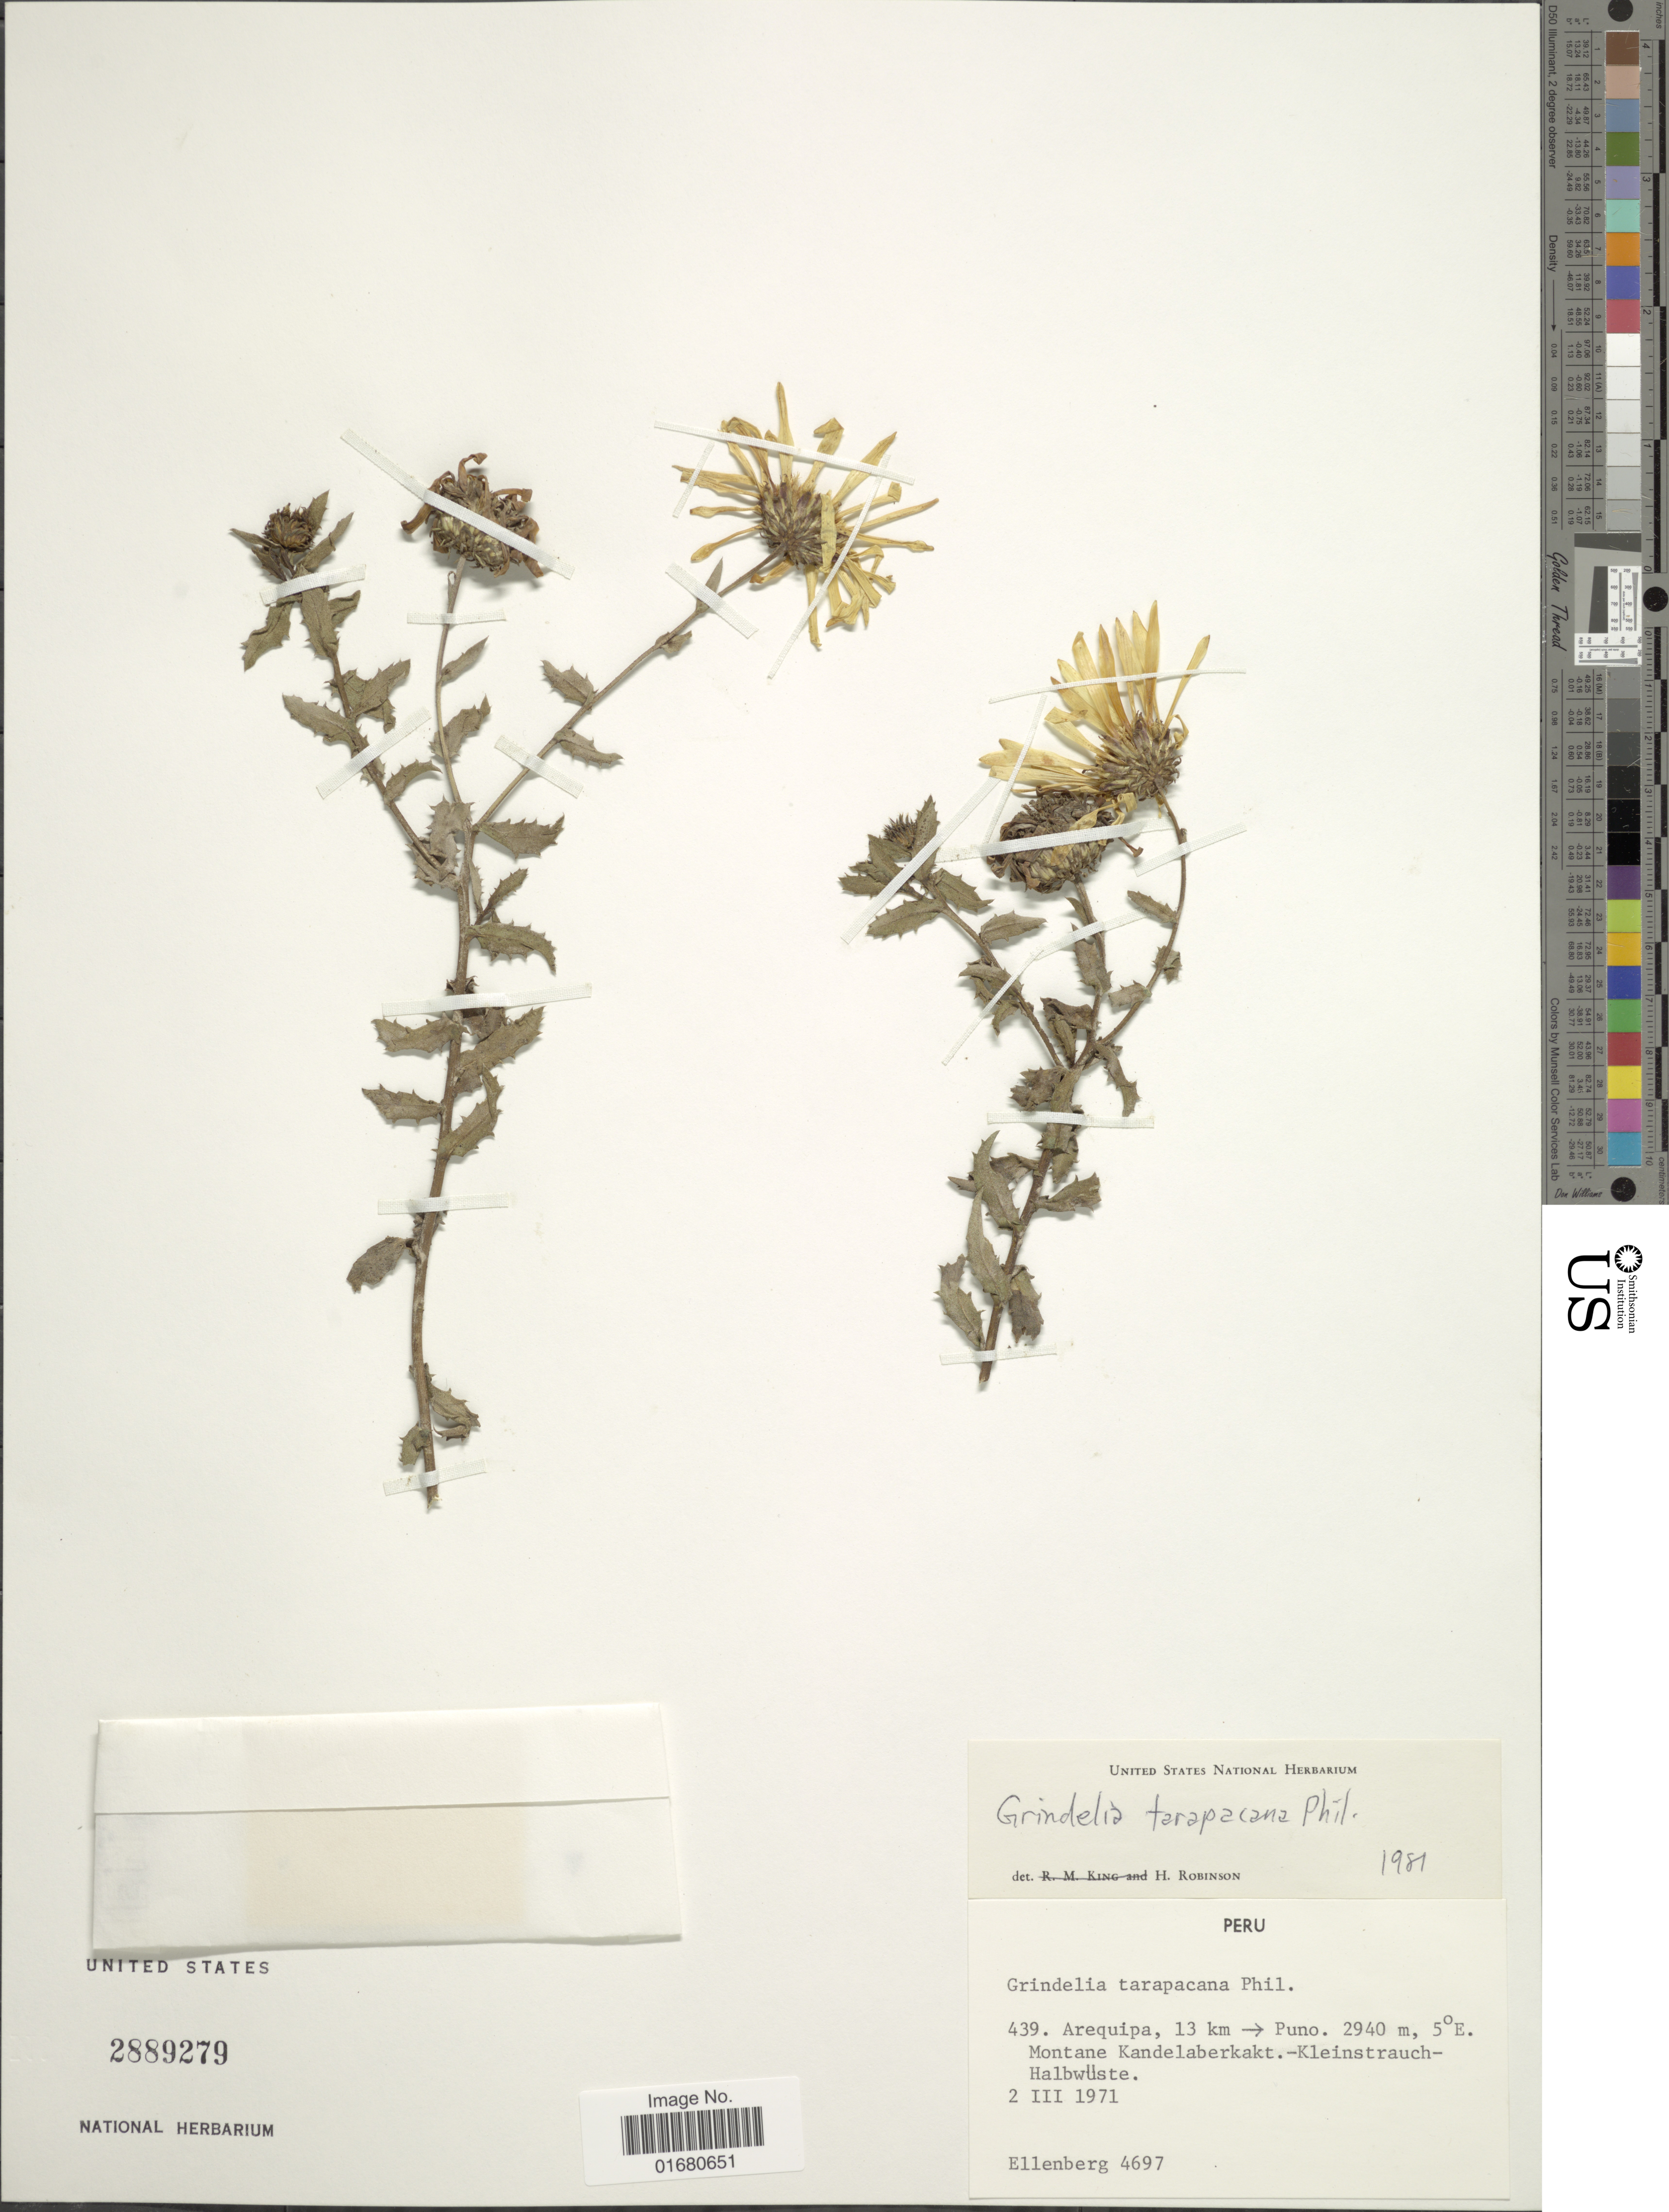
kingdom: Plantae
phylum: Tracheophyta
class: Magnoliopsida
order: Asterales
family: Asteraceae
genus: Grindelia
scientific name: Grindelia tarapacana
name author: Phil.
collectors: H. Ellenberg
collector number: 4697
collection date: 1971-03-02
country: Peru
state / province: Arequipa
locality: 13 km -> Puno. Montane Kandelaberkakt, -Kleinstrauch-, Halbwuste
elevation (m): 2940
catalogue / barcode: US 2889279